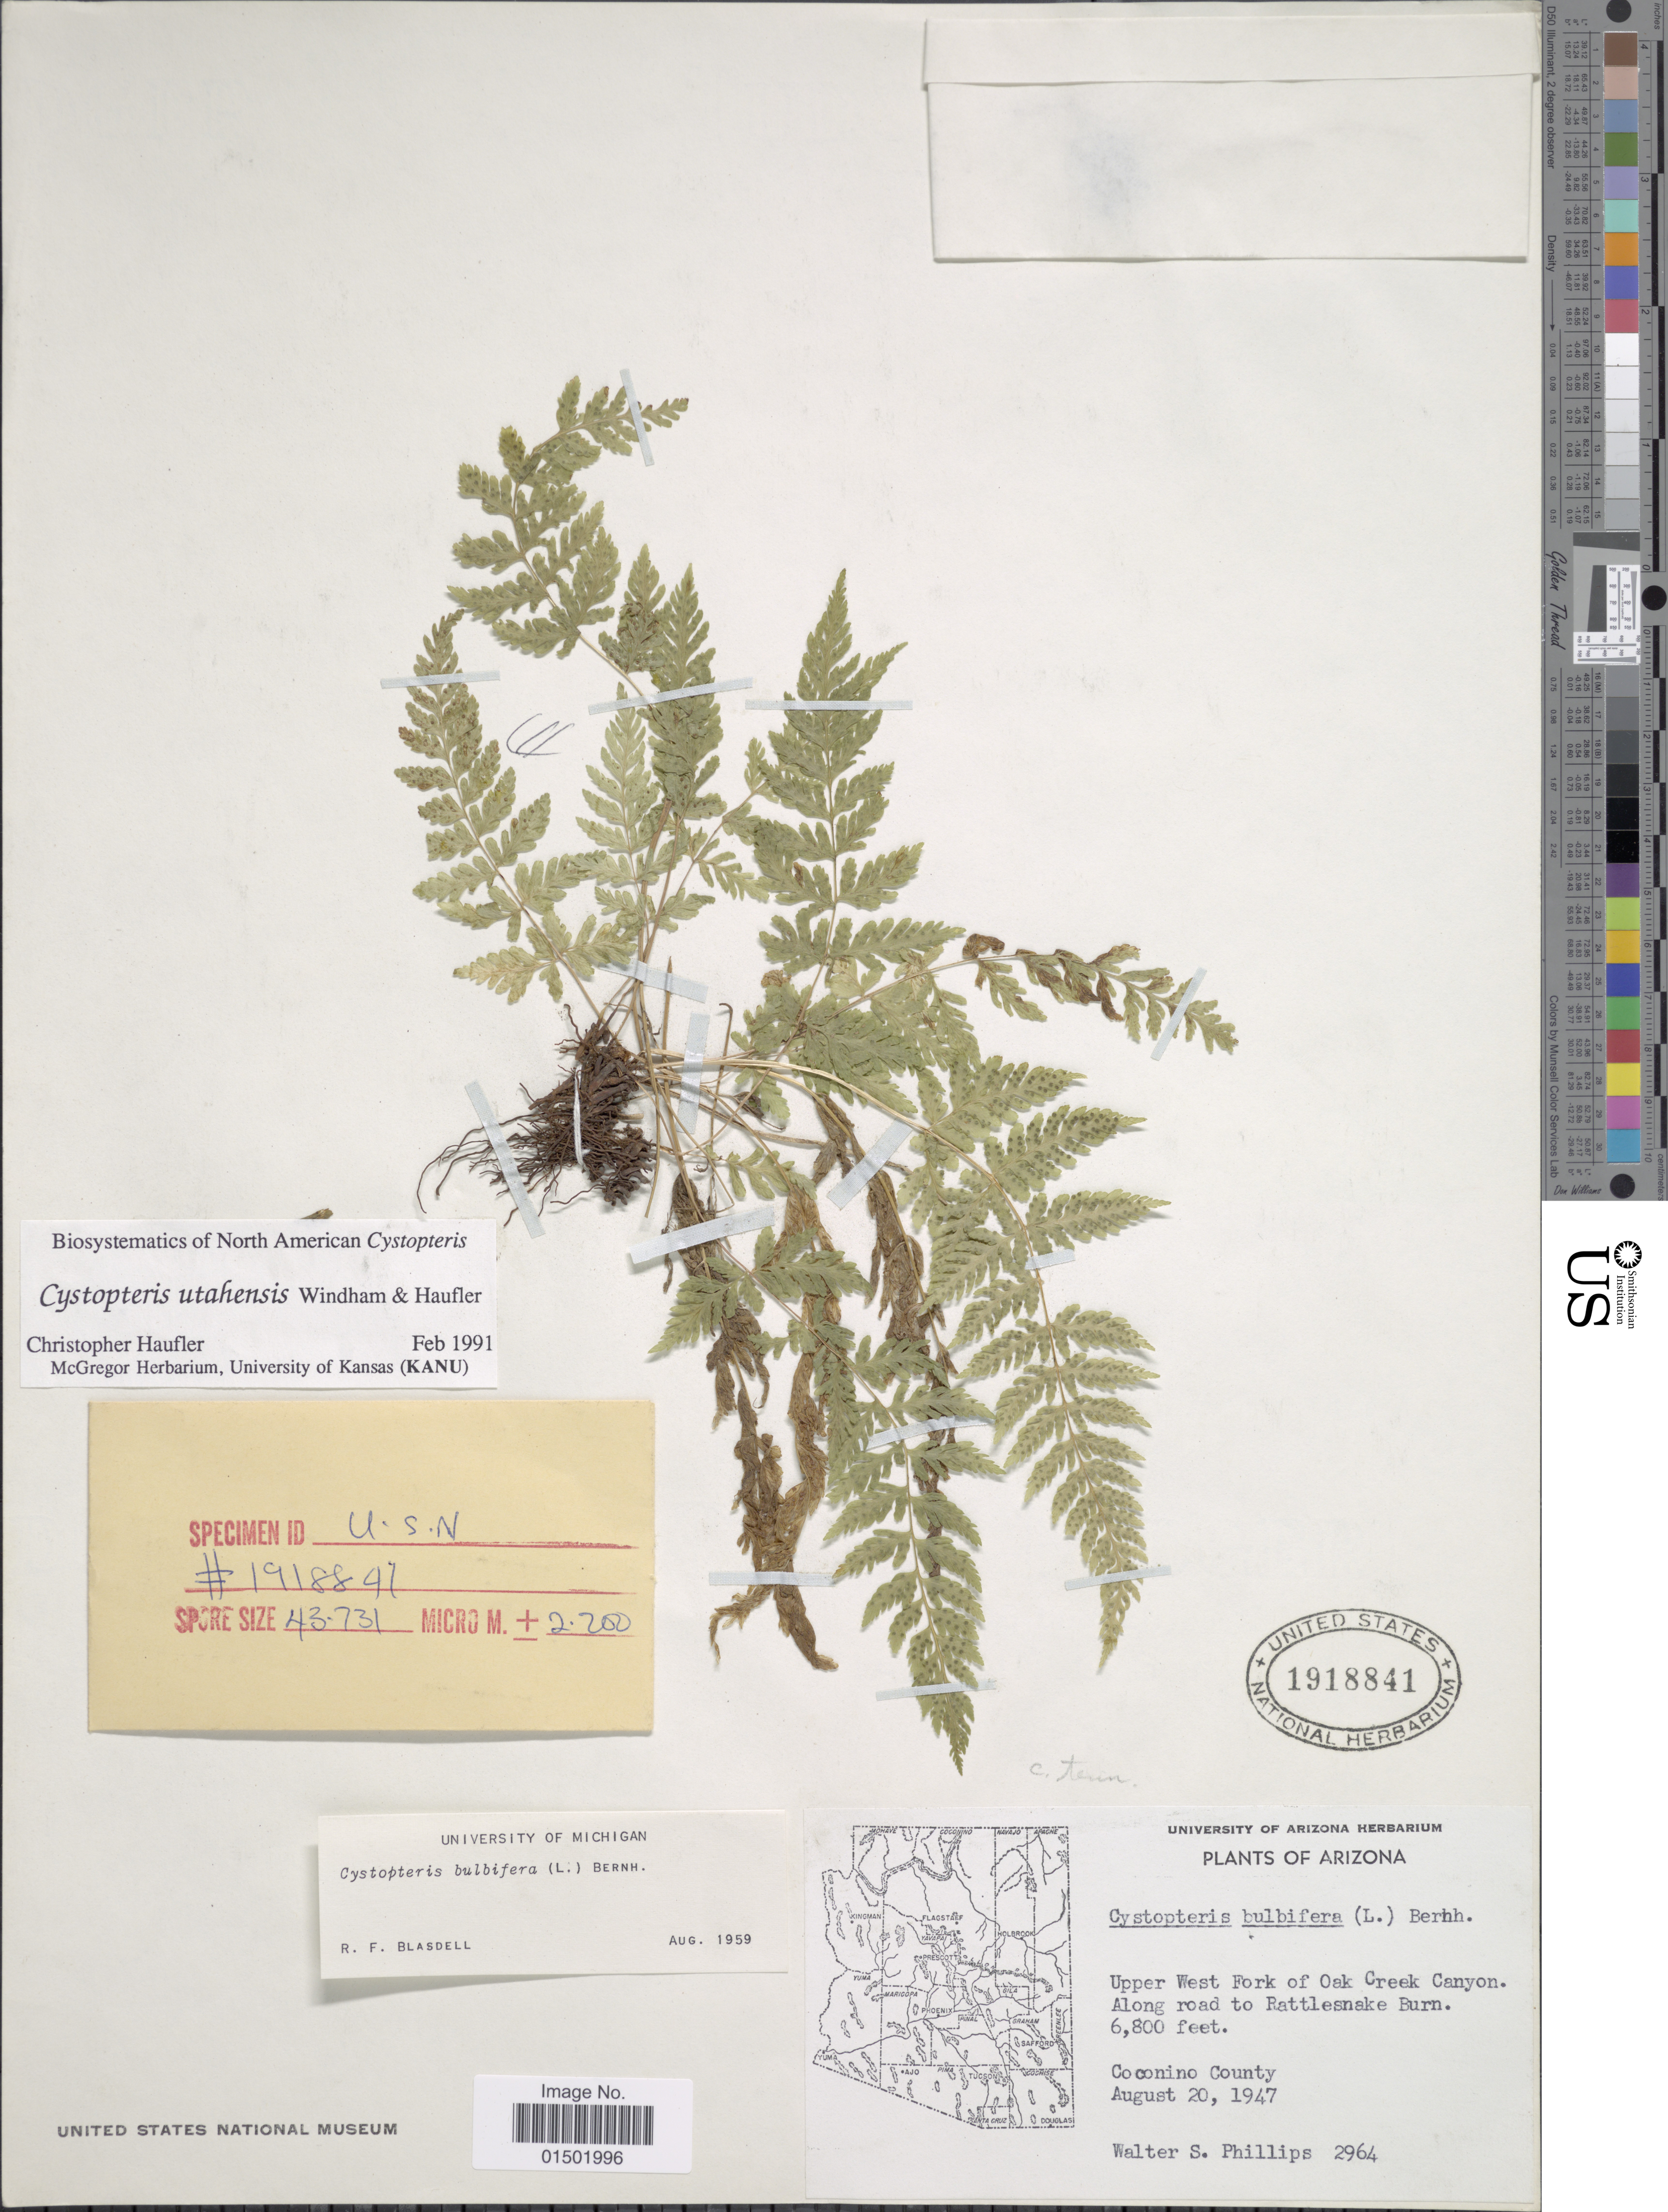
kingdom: Plantae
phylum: Tracheophyta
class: Polypodiopsida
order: Polypodiales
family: Cystopteridaceae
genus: Cystopteris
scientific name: Cystopteris utahensis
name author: Windham & Haufler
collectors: W. S. Phillips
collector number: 2964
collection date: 1947-08-20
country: United States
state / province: Arizona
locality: Upper West Fork of Oak Creek Canyon. Along road to Rattlesnake Burn. Coconino County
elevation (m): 2073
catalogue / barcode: US 1918841